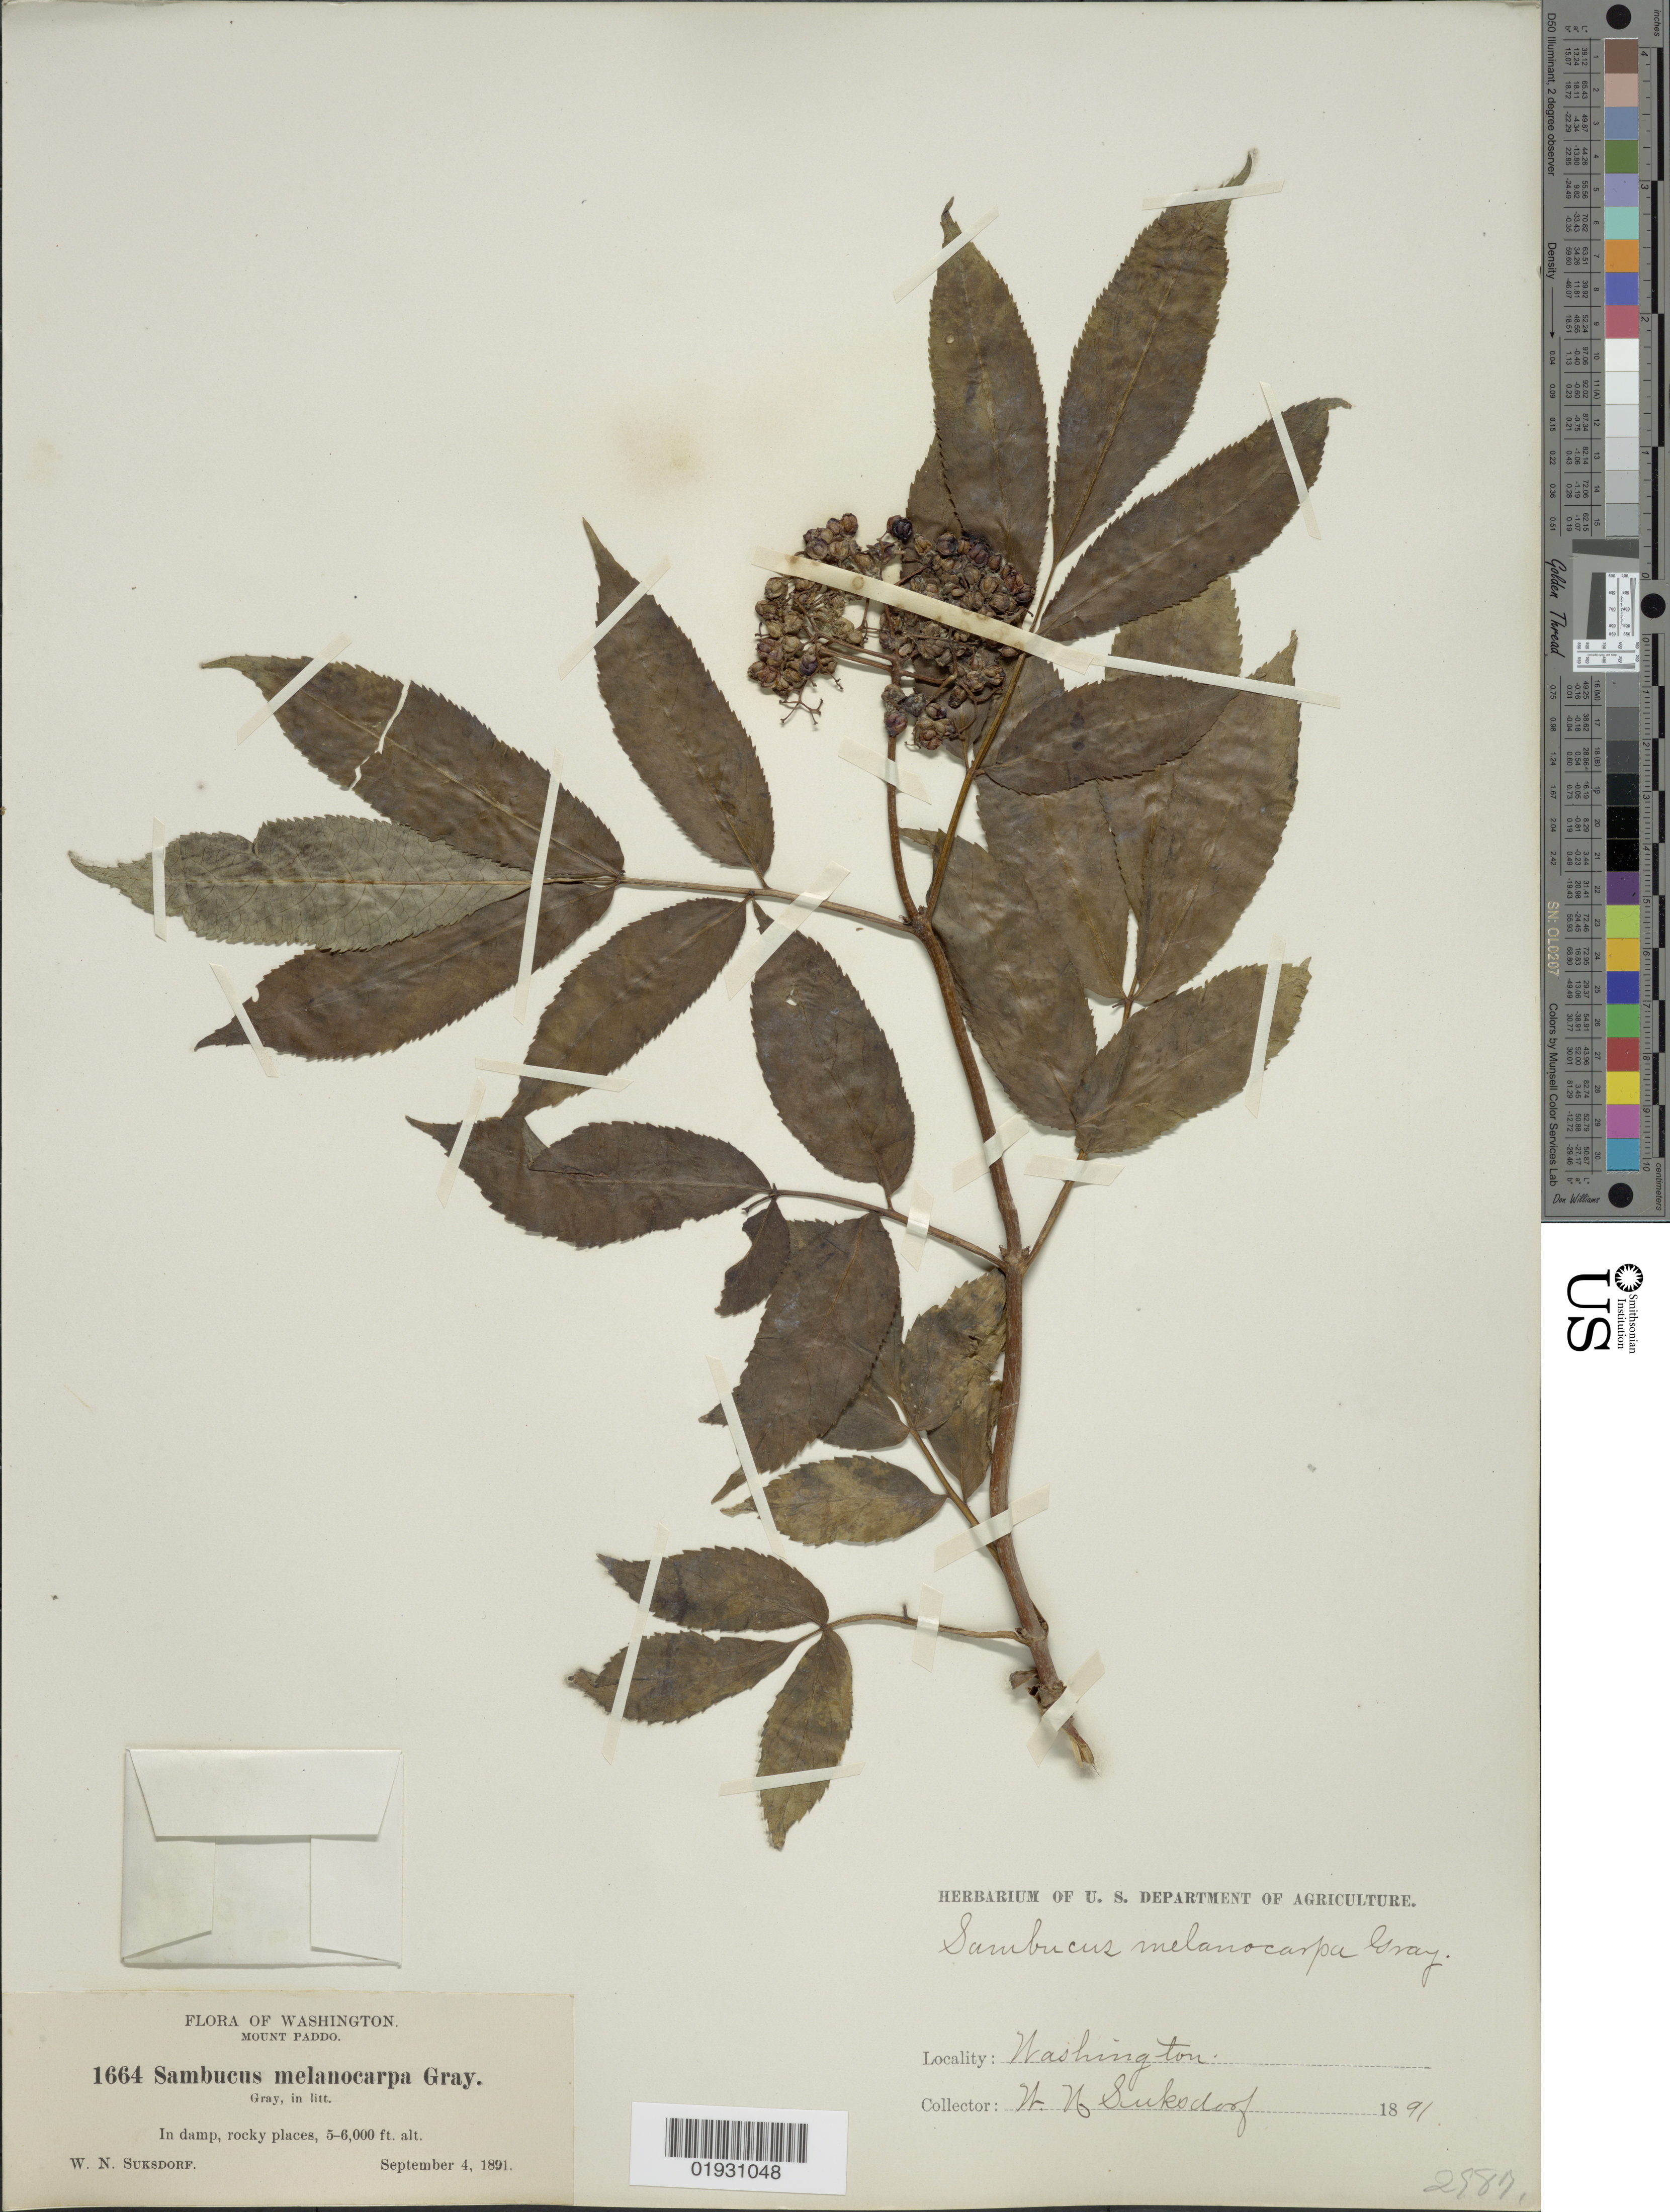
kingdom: Plantae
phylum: Tracheophyta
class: Magnoliopsida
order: Dipsacales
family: Viburnaceae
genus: Sambucus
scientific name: Sambucus melanocarpa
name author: A. Gray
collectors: W. N. Suksdorf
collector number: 1664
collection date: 1891-09-04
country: United States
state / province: Washington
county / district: Skamania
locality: Mount Paddo.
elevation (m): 1524